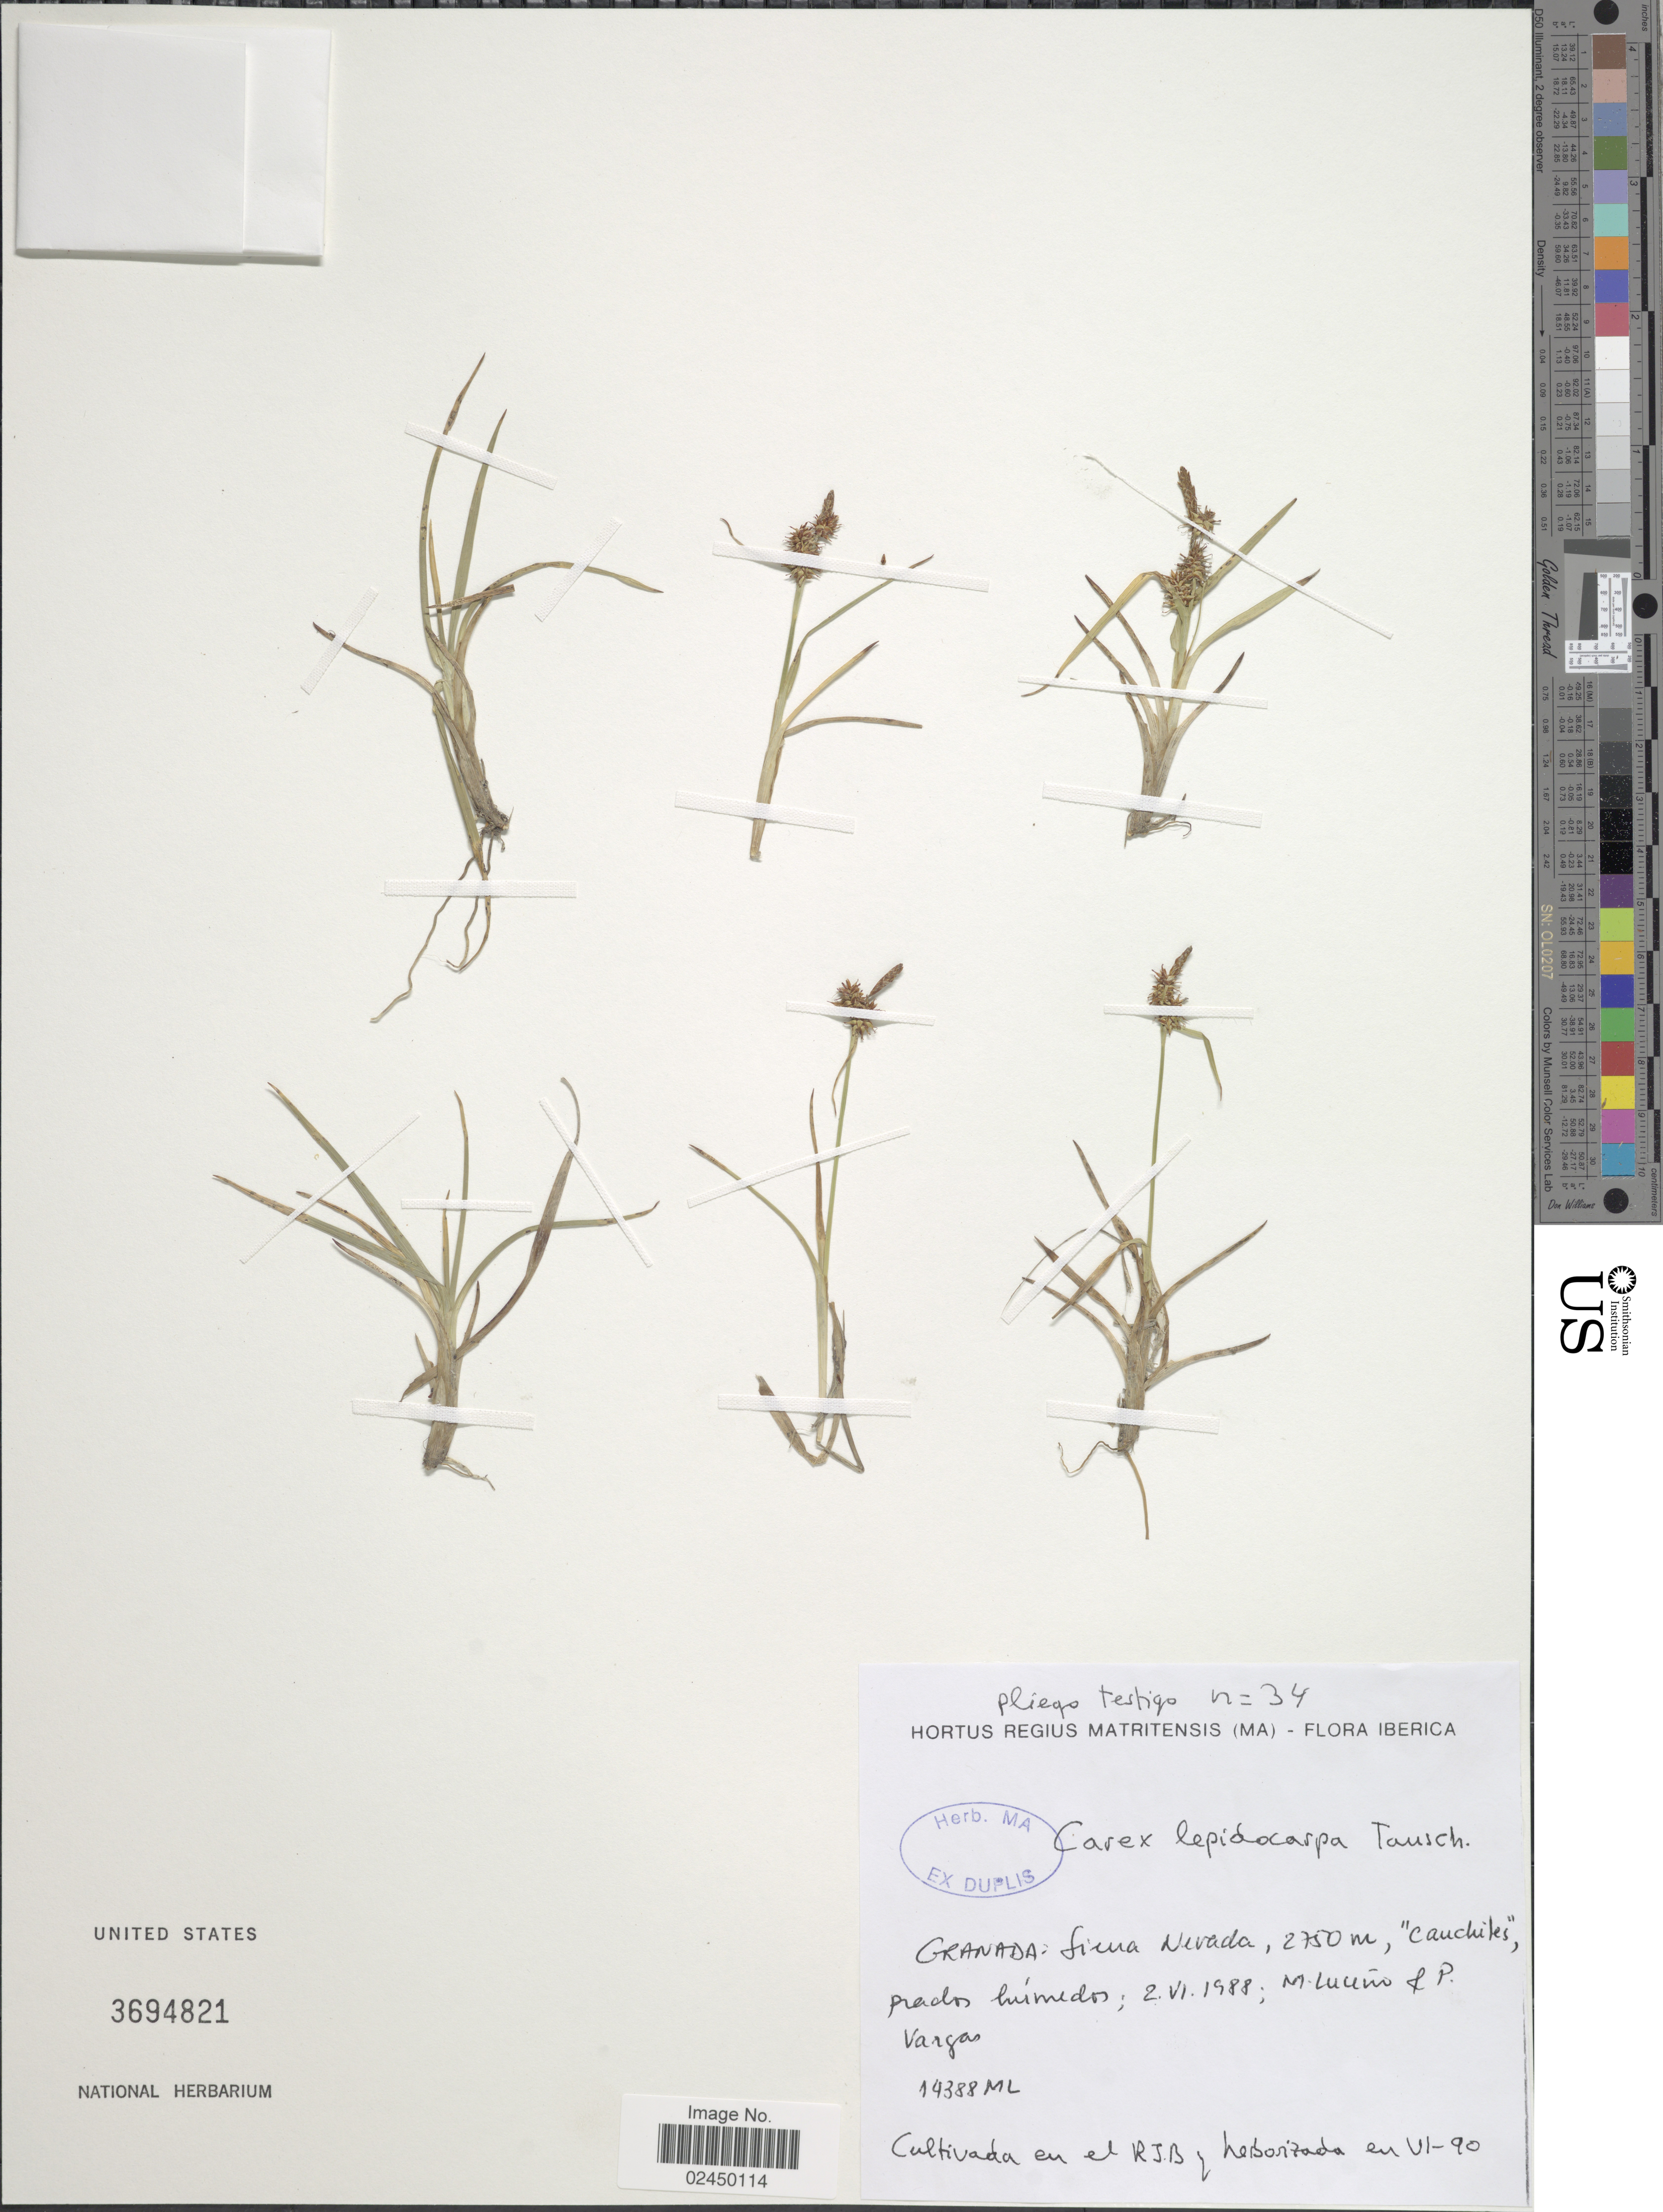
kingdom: Plantae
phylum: Tracheophyta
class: Liliopsida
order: Poales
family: Cyperaceae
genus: Carex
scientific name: Carex lepidocarpa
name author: Tausch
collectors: M. Luceño & P. Vargas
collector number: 14388ML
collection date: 1988-06-02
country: Nicaragua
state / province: Granada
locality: Sierra Nevada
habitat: prados húmedos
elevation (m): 2750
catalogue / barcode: US 3694821